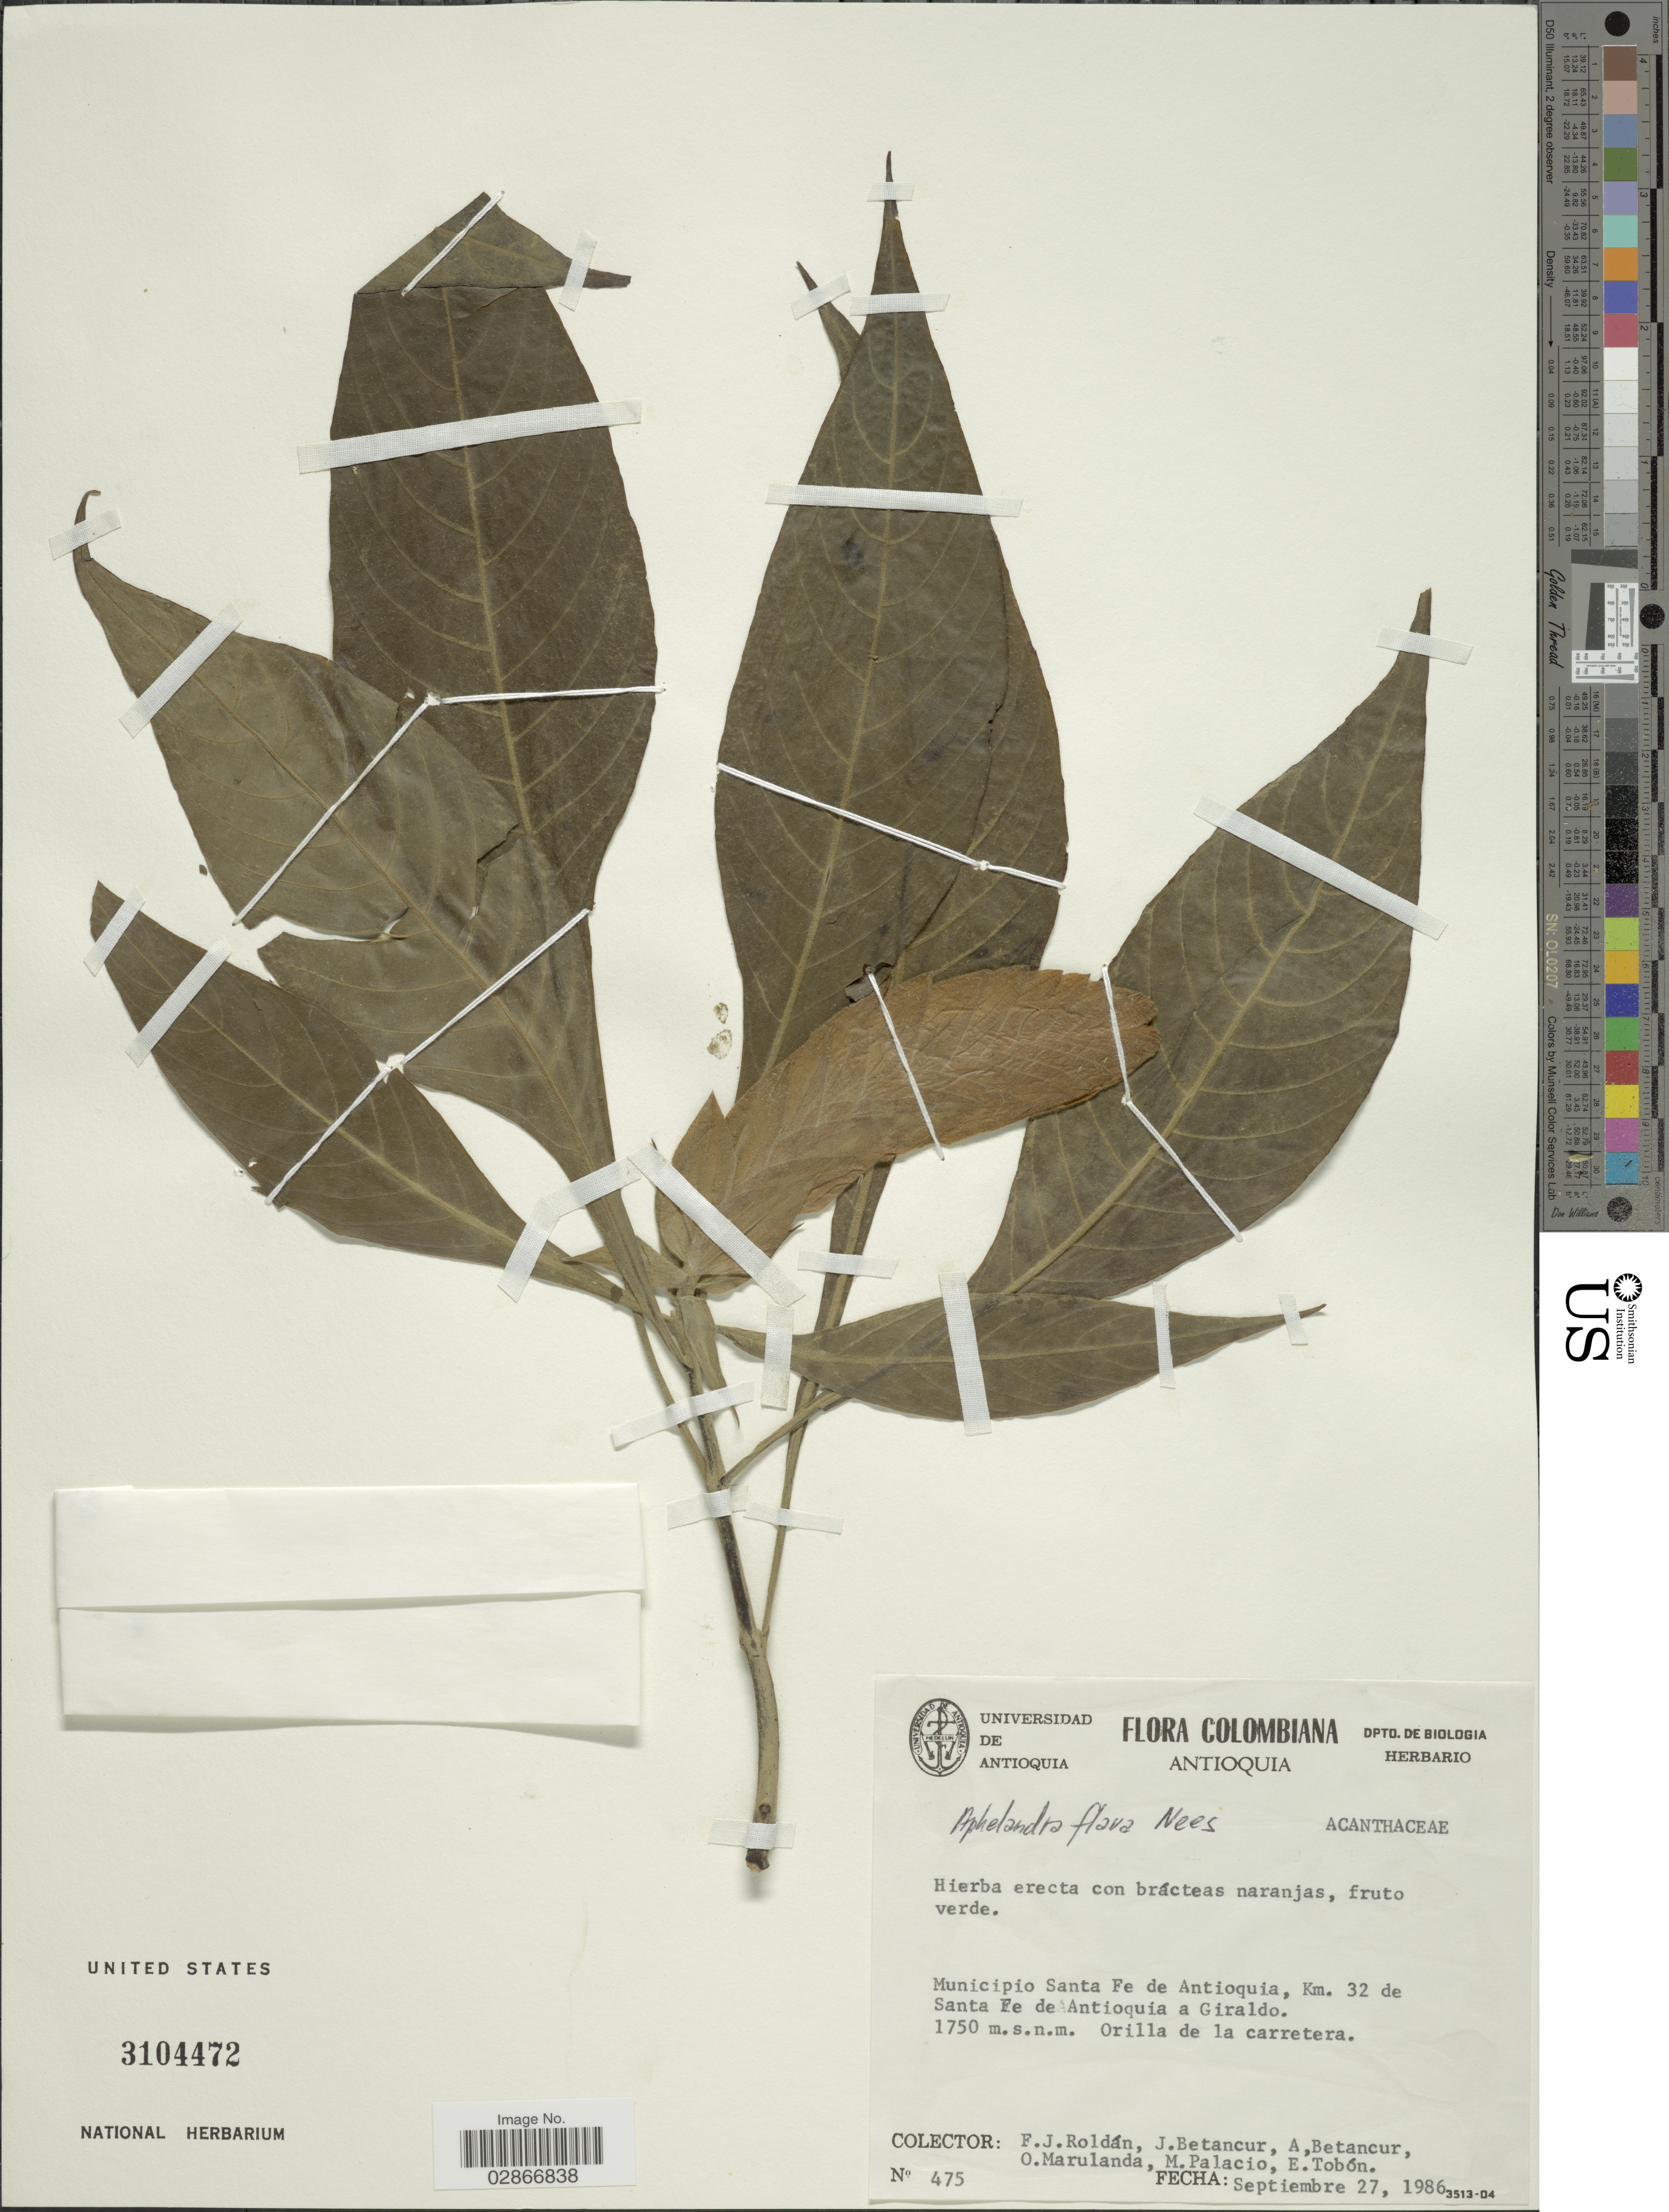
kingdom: Plantae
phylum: Tracheophyta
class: Magnoliopsida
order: Lamiales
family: Acanthaceae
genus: Aphelandra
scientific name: Aphelandra flava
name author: Nees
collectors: F. J. Roldán, J. Betancur, A. Betancur, O. Marulanda & et al.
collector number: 475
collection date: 1986-09-27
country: Colombia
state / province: Antioquia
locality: Municipio Santa Fe de Antioquia, Km. 32 de Santa Fe de Antioquia a Giraldo.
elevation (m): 1750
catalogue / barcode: US 3104472